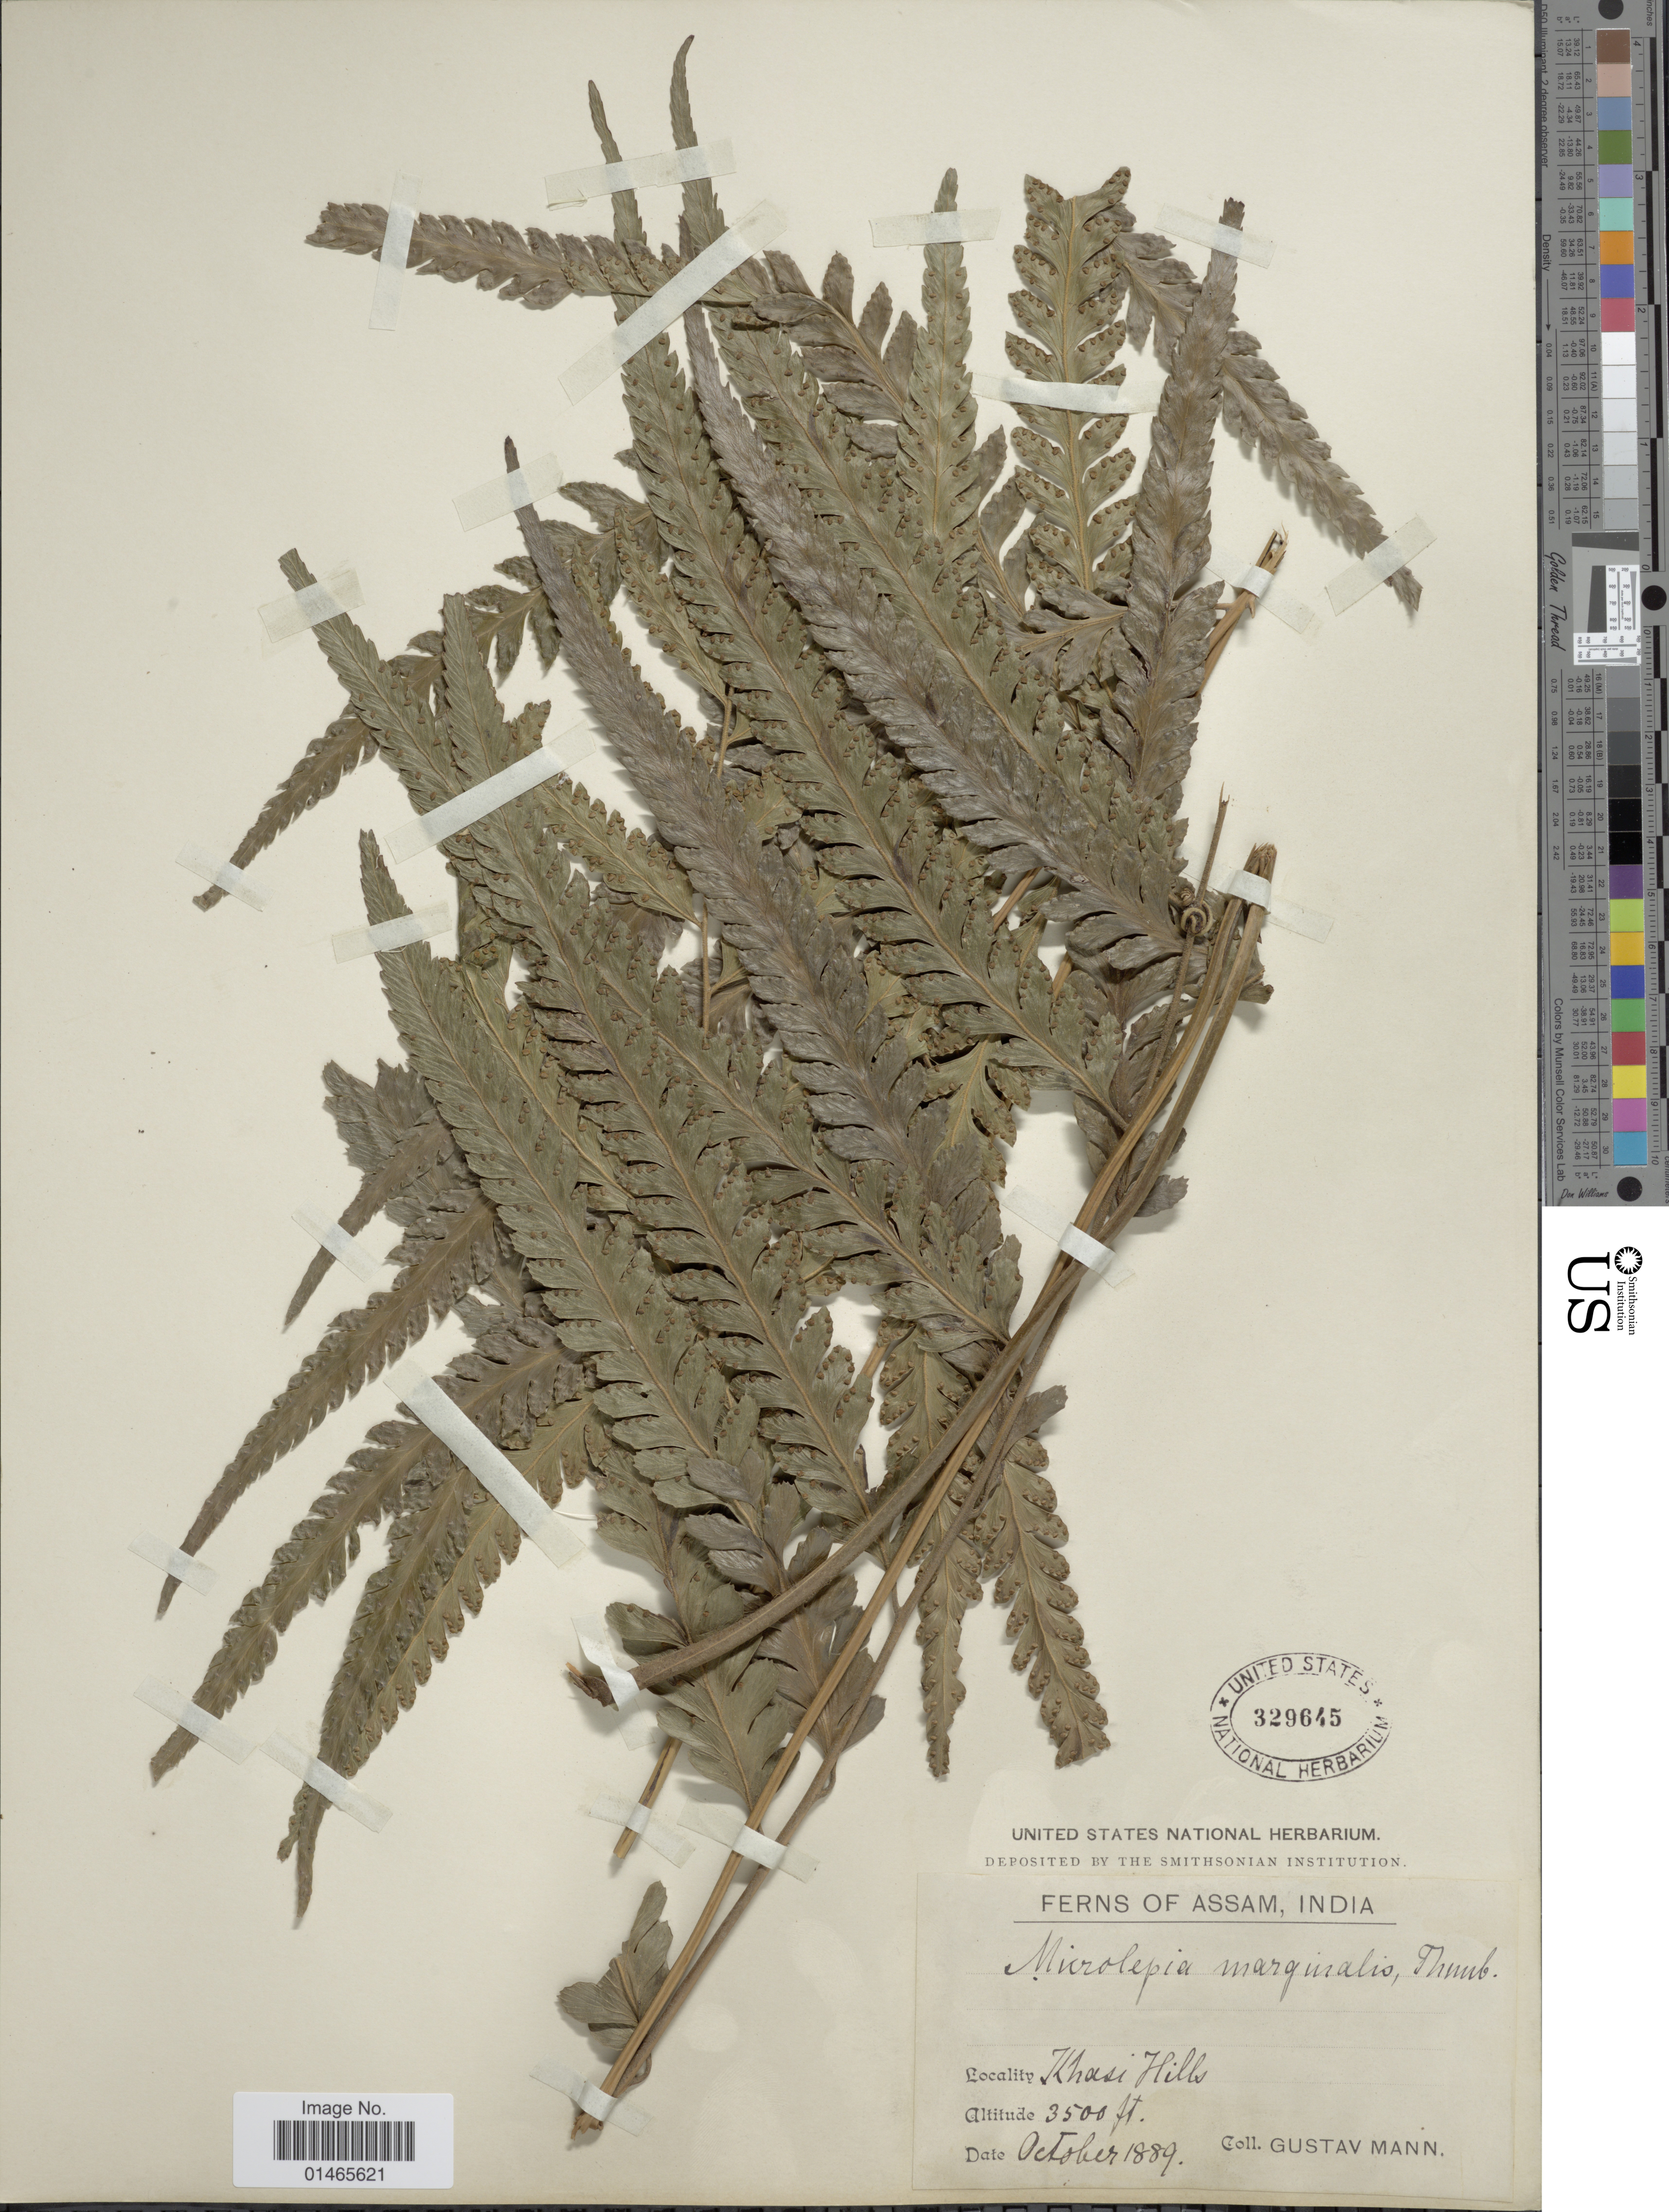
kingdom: Plantae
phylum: Tracheophyta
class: Polypodiopsida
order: Polypodiales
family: Dennstaedtiaceae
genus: Microlepia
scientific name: Microlepia marginata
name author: (Houtt.) C. Chr.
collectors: G. Mann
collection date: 1889-10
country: India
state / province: Meghalaya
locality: Khasi Hills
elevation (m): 1067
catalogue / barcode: US 329645